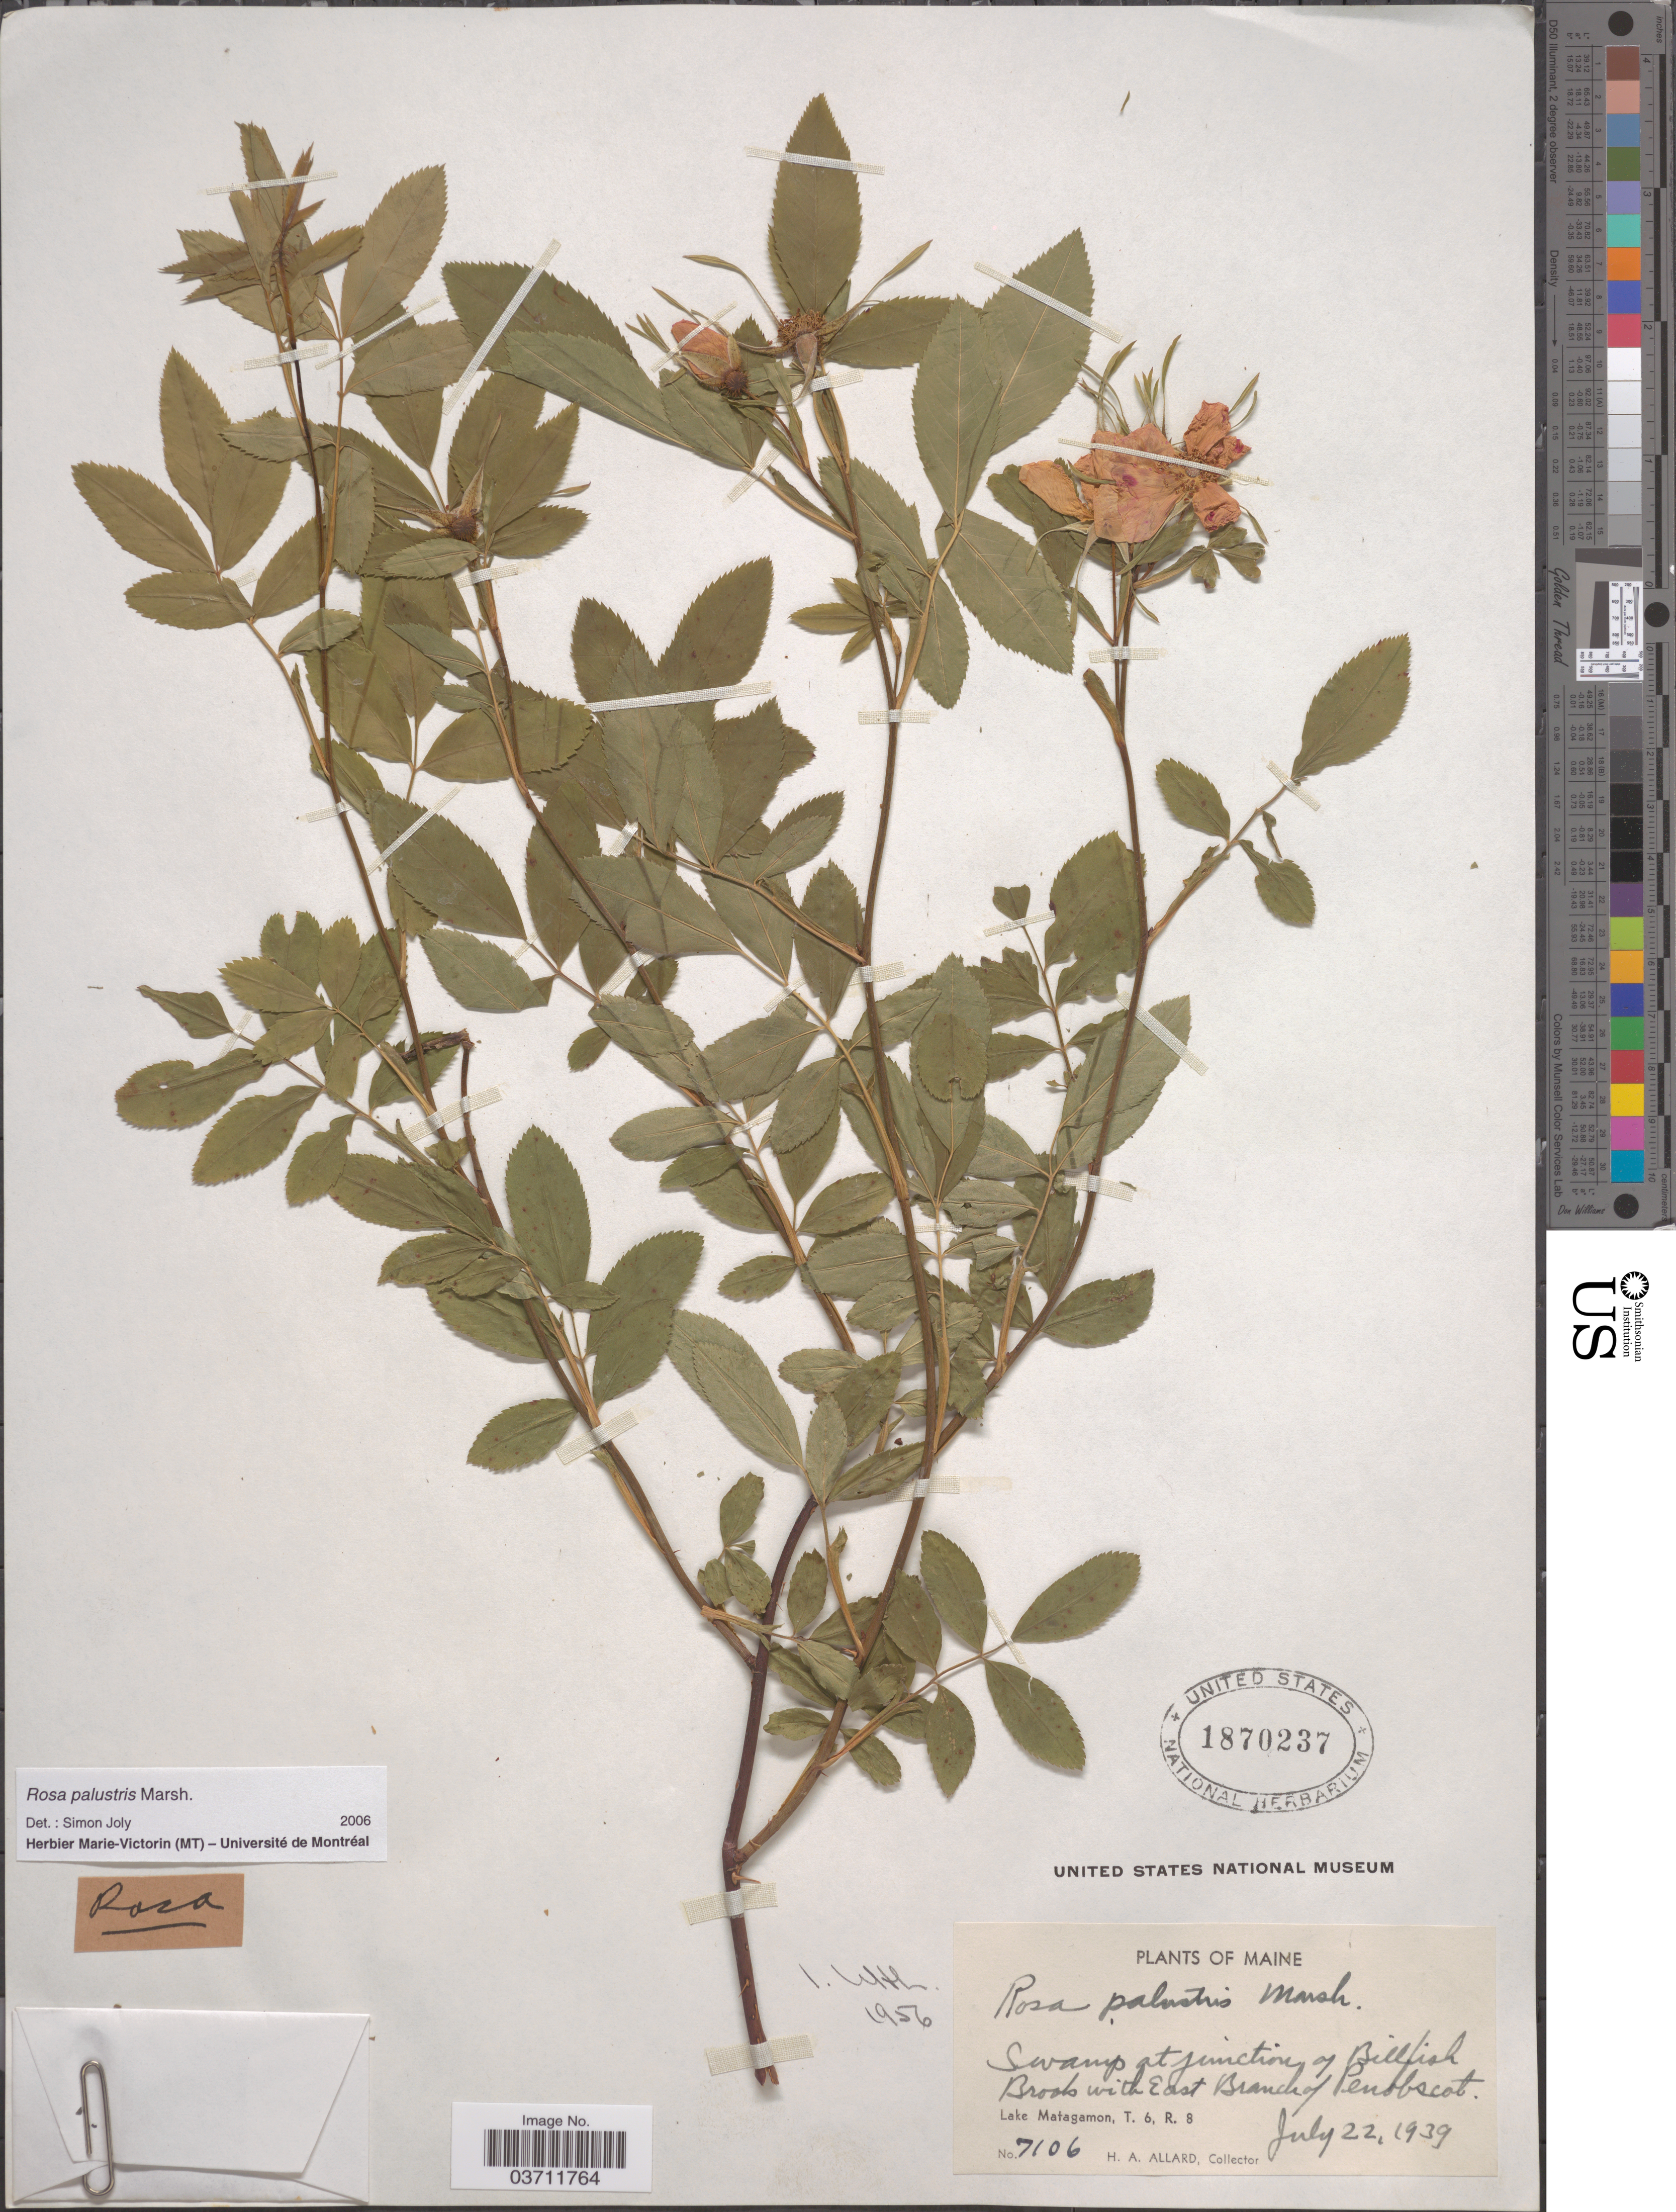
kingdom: Plantae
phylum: Tracheophyta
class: Magnoliopsida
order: Rosales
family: Rosaceae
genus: Rosa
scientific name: Rosa palustris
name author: Marshall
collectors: H. A. Allard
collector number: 7106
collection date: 1939-07-22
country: United States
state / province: Maine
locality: Swamp at junction of Billfish Brook with East Branch of Penobscot. Lake Matagamon, T. 6, R. 8.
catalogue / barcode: US 1870237